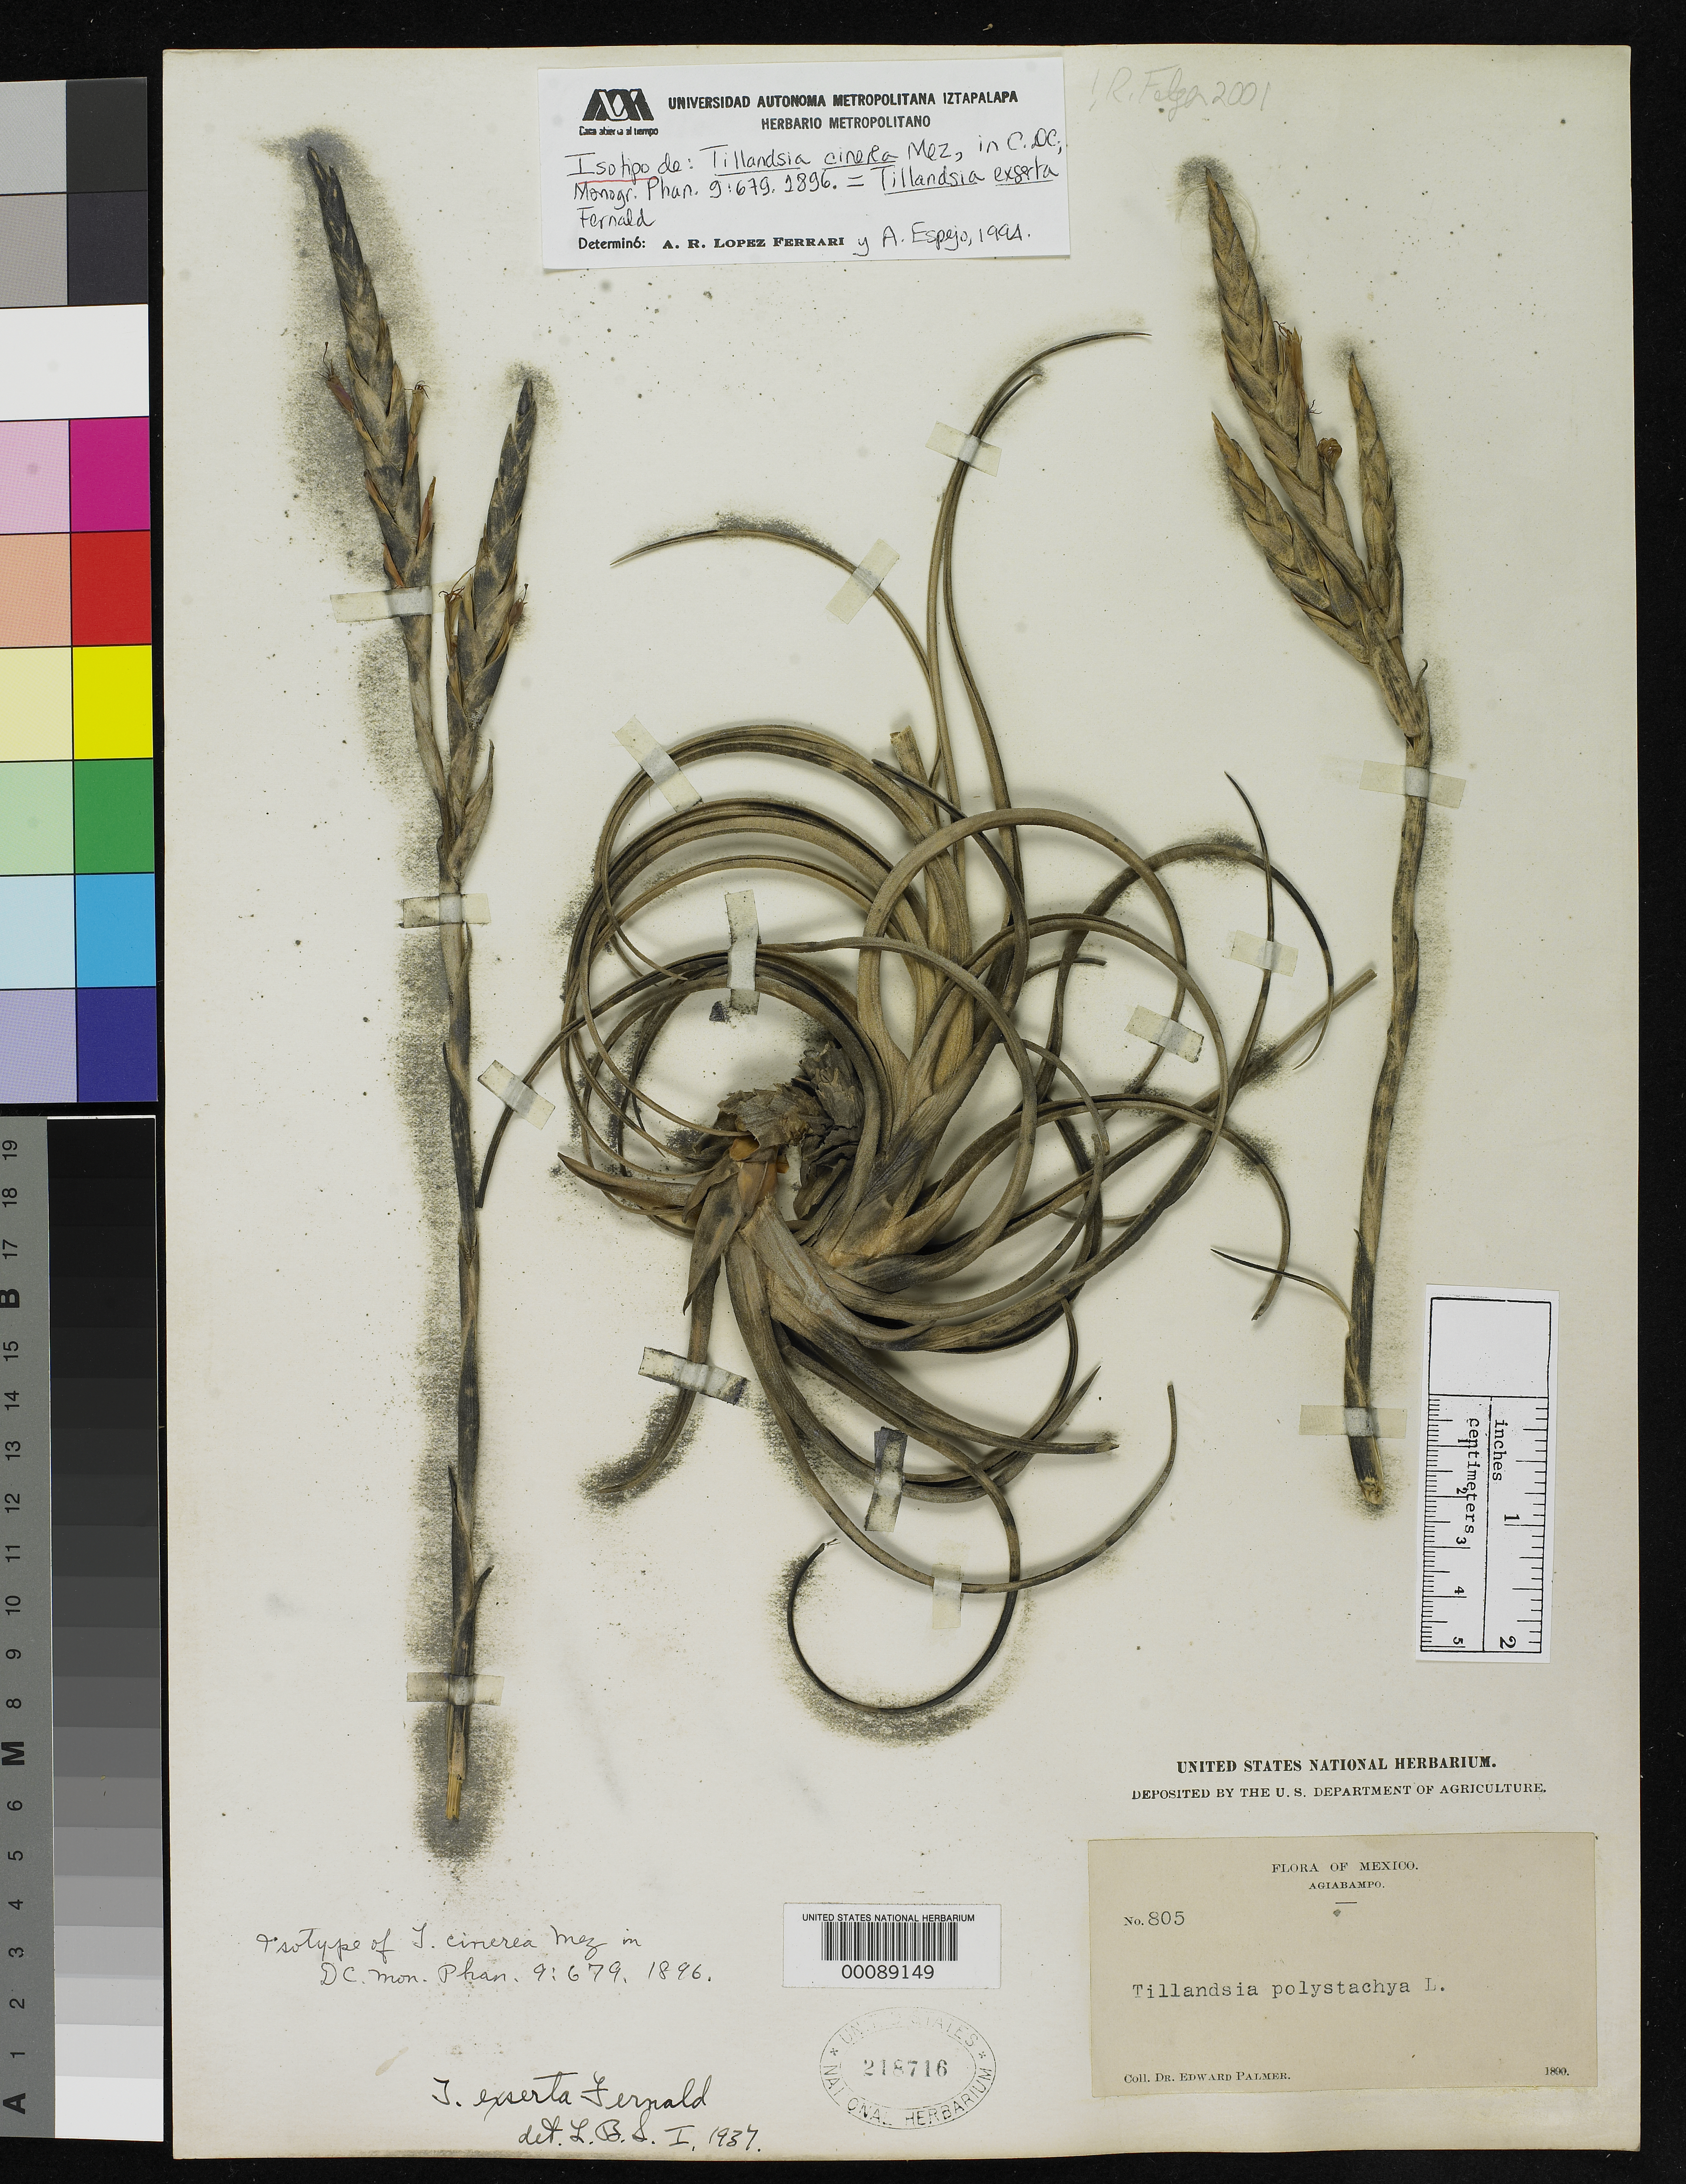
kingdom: Plantae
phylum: Tracheophyta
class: Liliopsida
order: Poales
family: Bromeliaceae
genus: Tillandsia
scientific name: Tillandsia cinerea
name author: Mez in A. DC.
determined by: López Ferrari, A. R.; Espejo, A.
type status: Isotype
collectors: E. Palmer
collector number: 805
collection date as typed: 1890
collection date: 1890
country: Mexico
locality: Agiabampo.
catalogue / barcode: US 218716